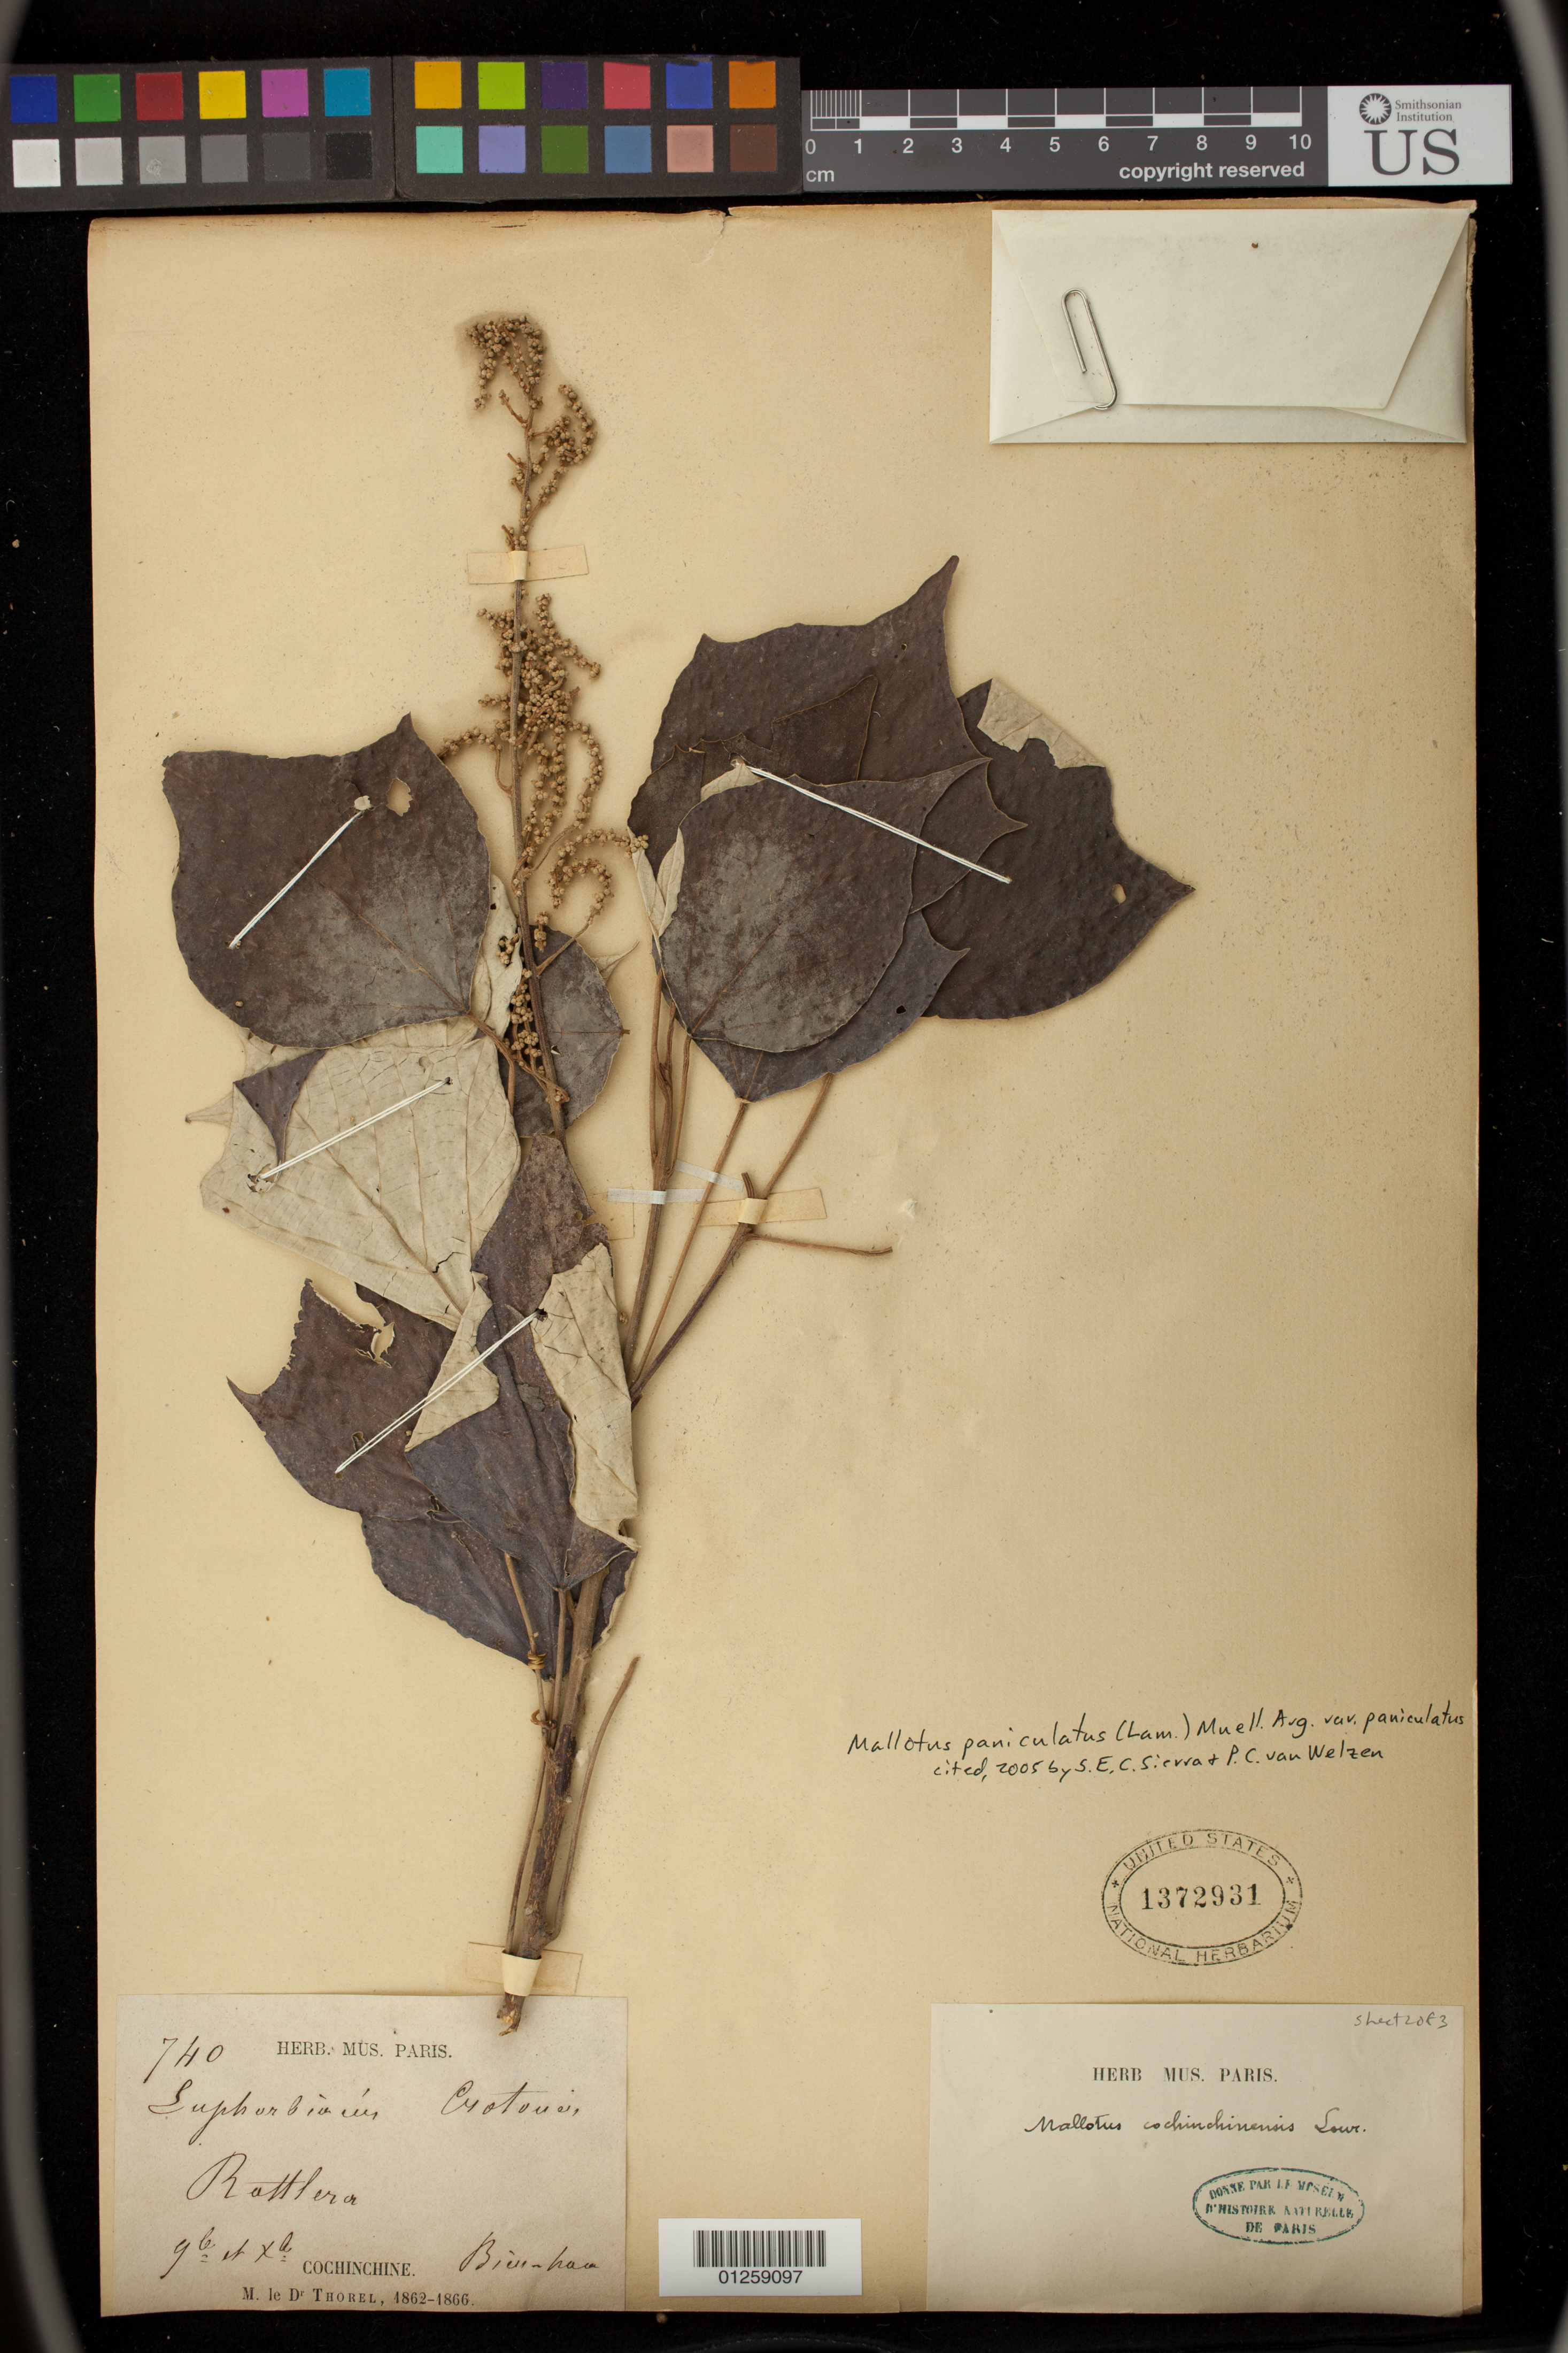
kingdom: Plantae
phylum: Tracheophyta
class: Magnoliopsida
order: Malpighiales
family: Euphorbiaceae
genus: Mallotus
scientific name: Mallotus paniculatus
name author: (Lam.) Müll. Arg.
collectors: C. Thorel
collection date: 1862-01-01/1866-12-31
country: Vietnam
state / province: Da Nang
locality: Bien-hoa, Cochin China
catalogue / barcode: US 1372931